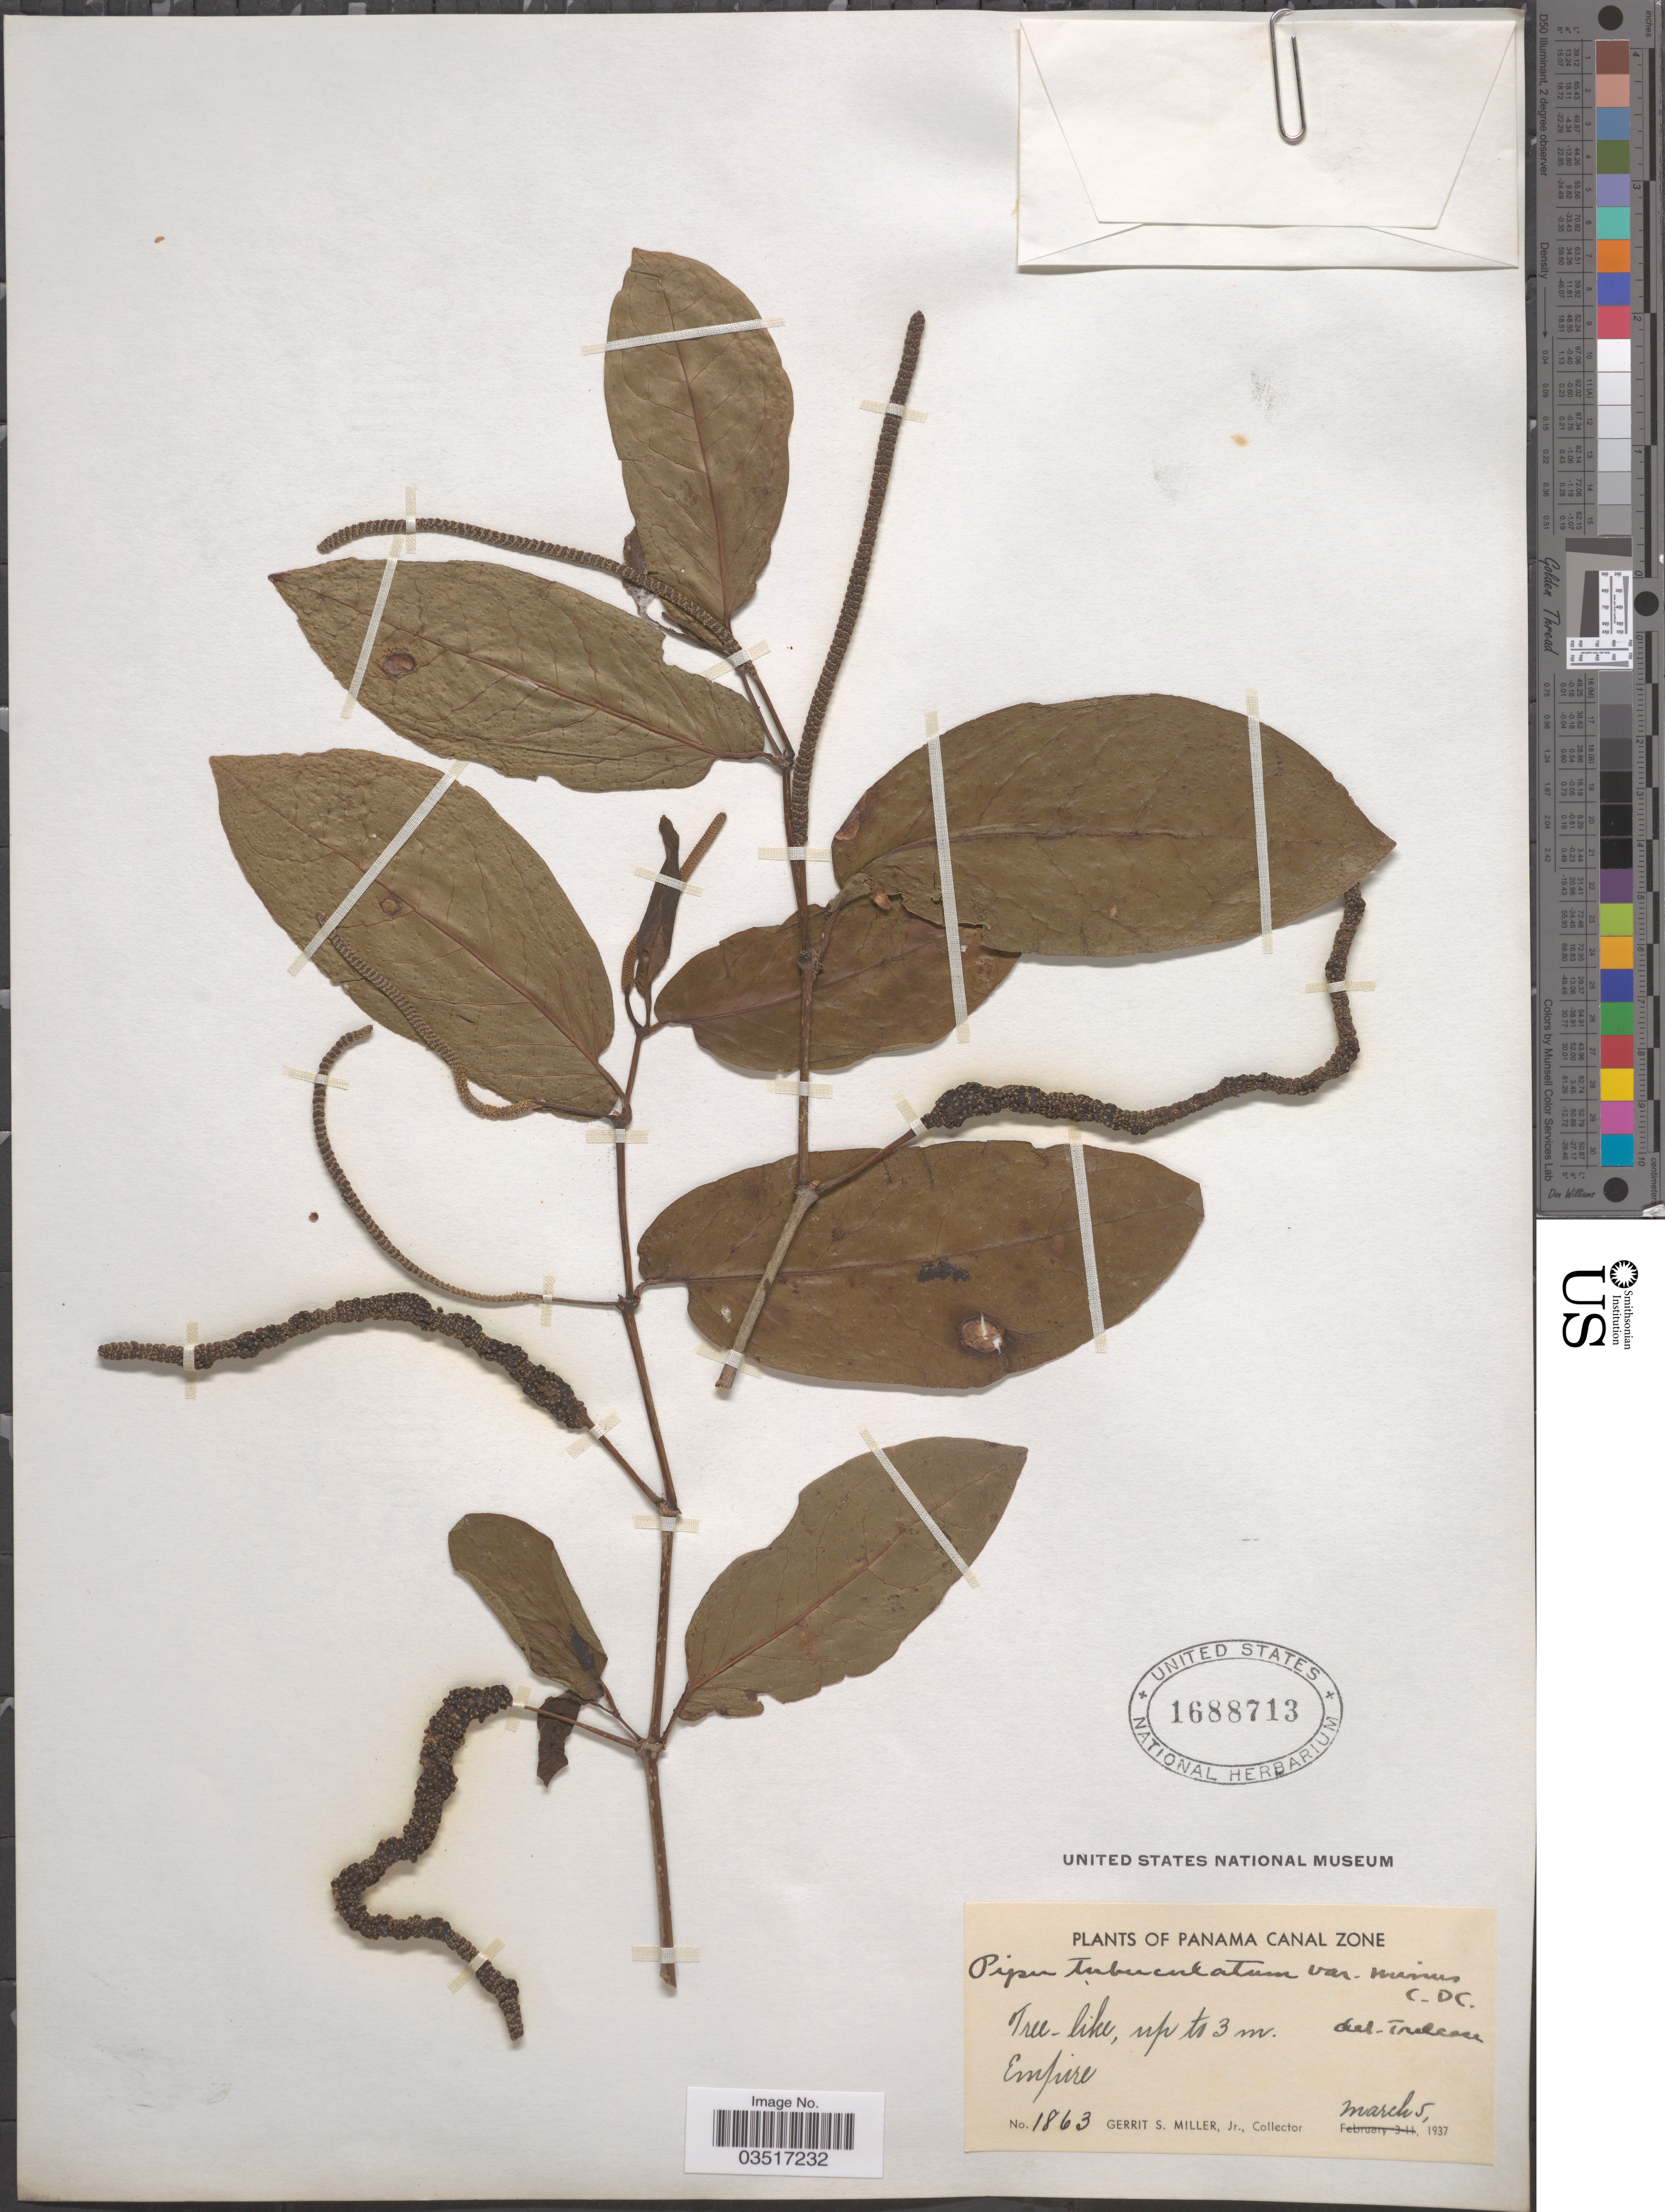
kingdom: Plantae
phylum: Tracheophyta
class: Magnoliopsida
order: Piperales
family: Piperaceae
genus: Piper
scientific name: Piper tuberculatum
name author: Jacq.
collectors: G. S. Miller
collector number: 1863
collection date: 1937-03-05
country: Panama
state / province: Colón / Panamá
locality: Panama Canal Zone. Empire.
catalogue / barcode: US 1688713